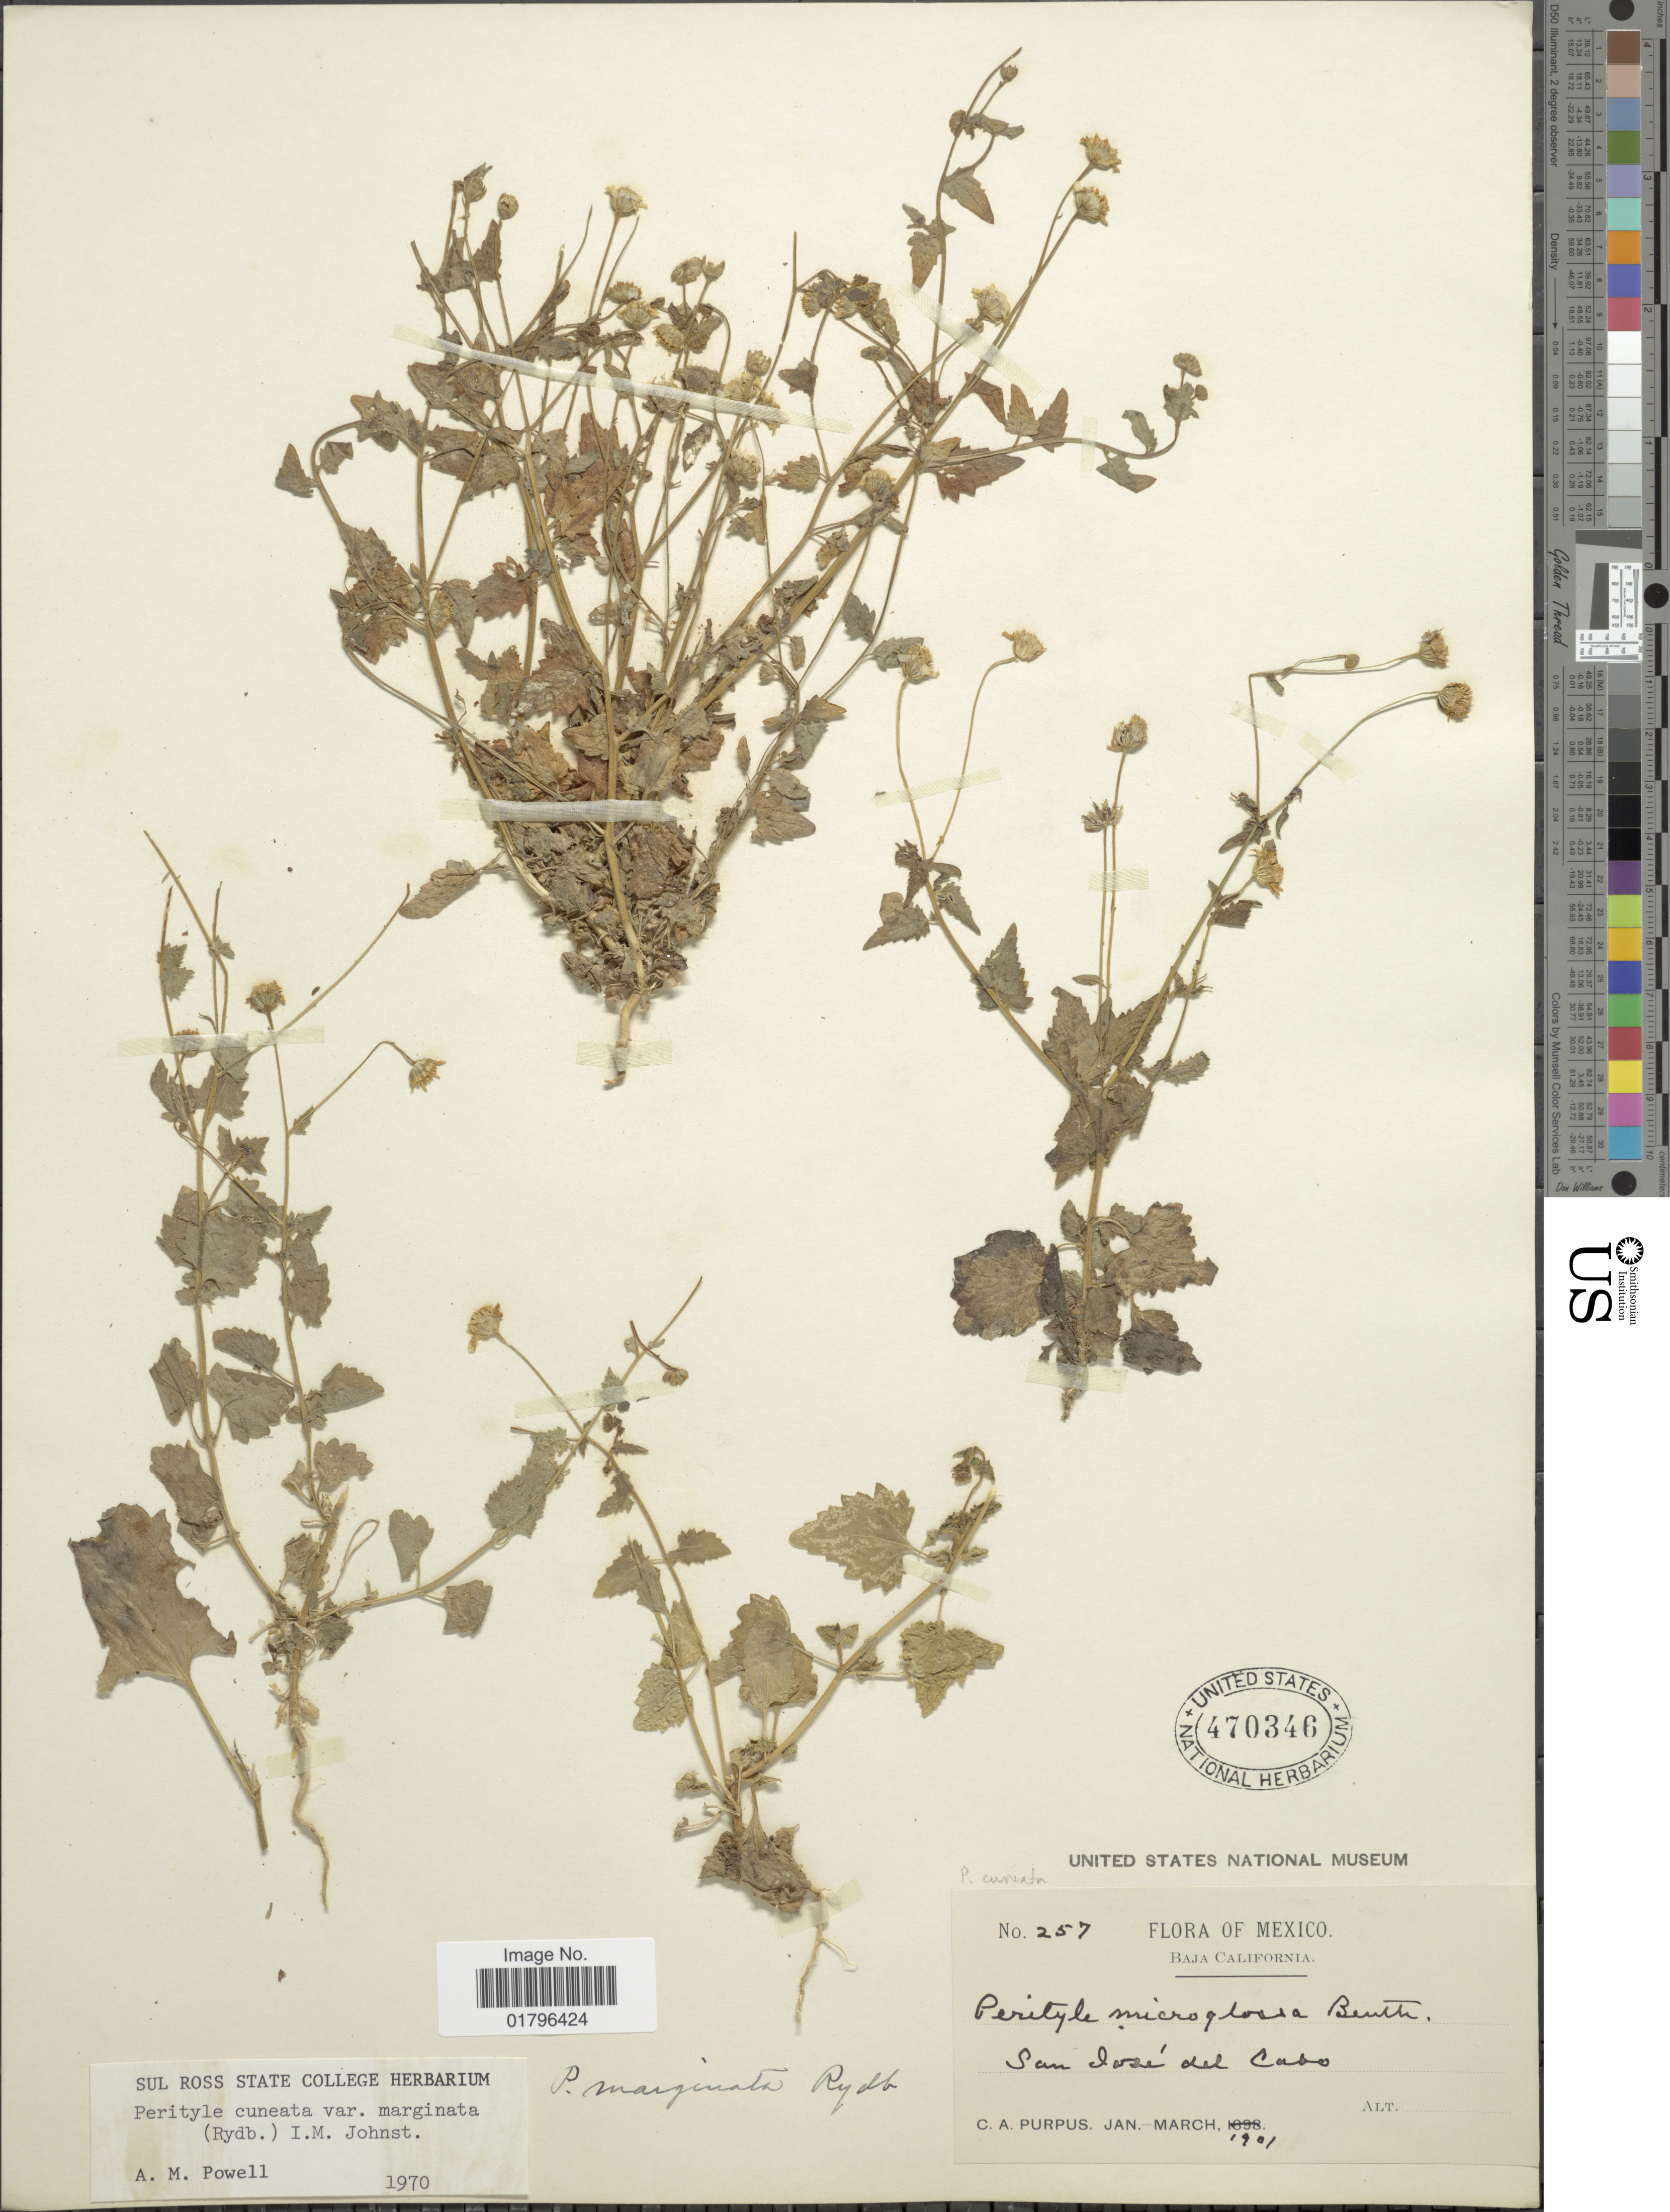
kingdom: Plantae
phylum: Tracheophyta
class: Magnoliopsida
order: Asterales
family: Asteraceae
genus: Perityle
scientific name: Perityle cuneata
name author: Brandegee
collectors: C. A. Purpus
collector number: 257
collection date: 1901-01/1901-03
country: Mexico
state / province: Baja California Sur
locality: San Jose del Cabo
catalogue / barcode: US 470346